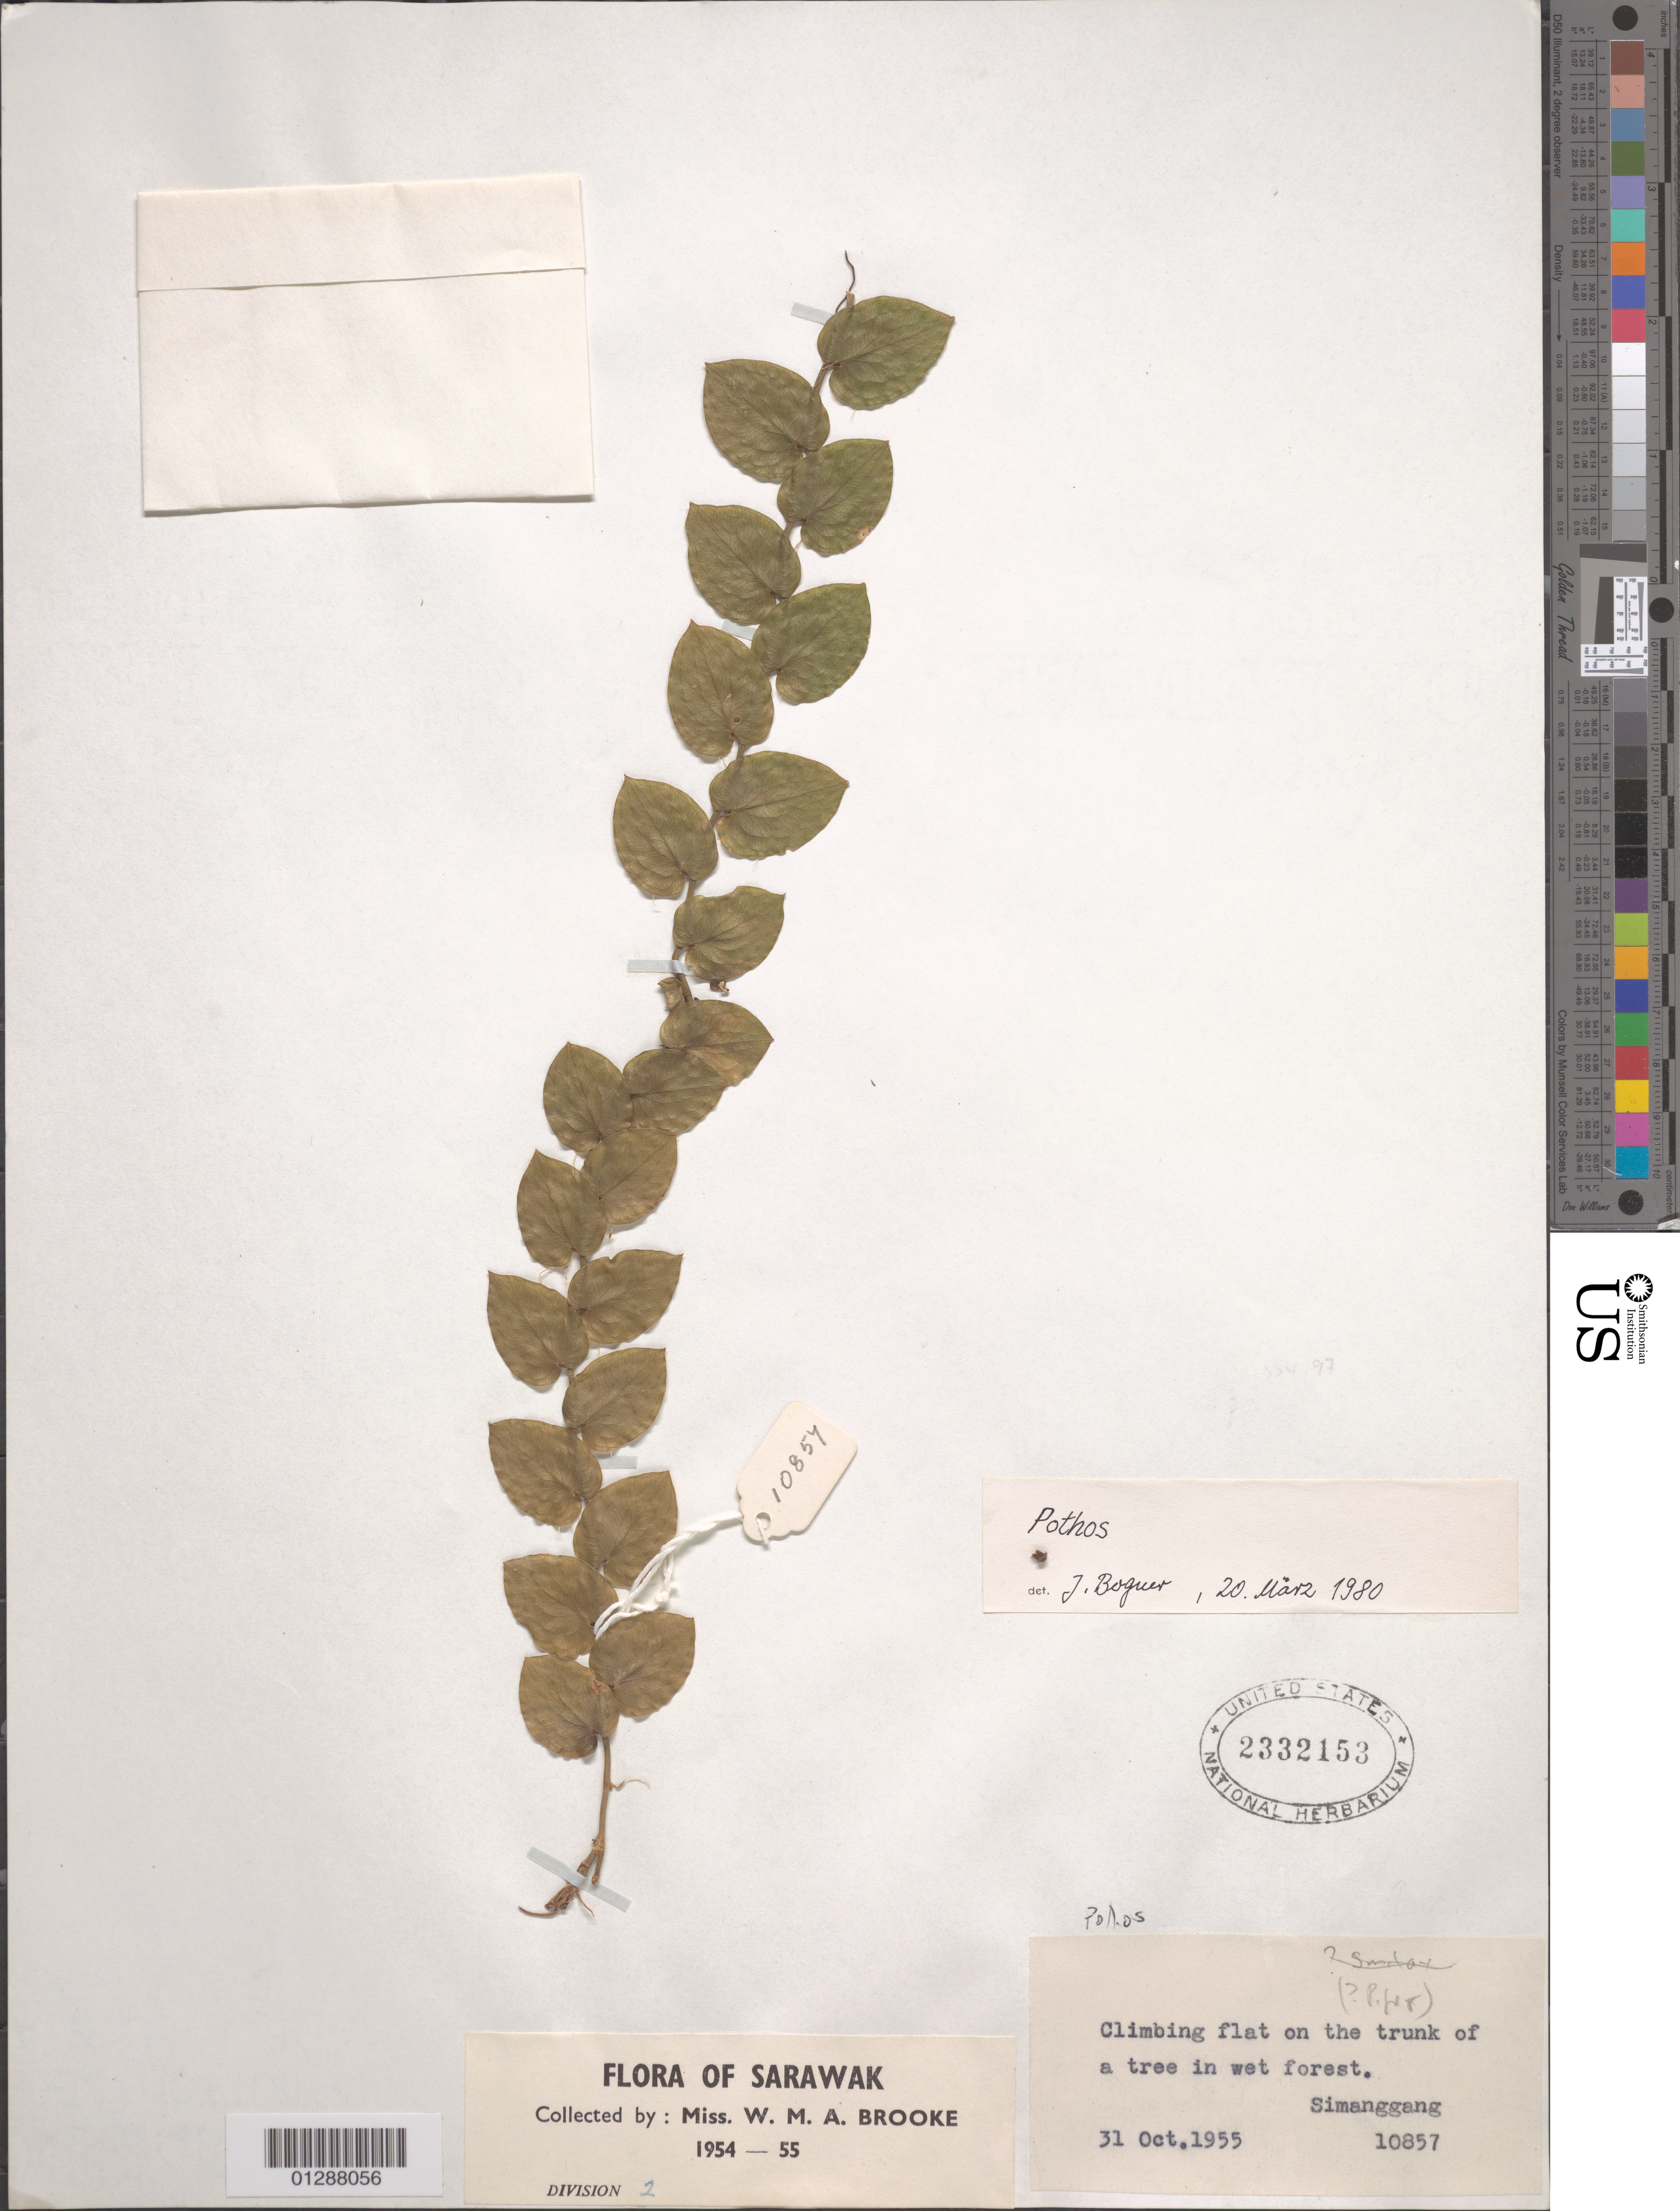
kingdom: Plantae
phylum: Tracheophyta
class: Liliopsida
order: Alismatales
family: Araceae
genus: Pothos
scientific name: Pothos sp.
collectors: W. Brooke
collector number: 10857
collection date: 1955-10-31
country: Malaysia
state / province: Sarawak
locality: Simanggang. Division 2.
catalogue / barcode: US 2332153